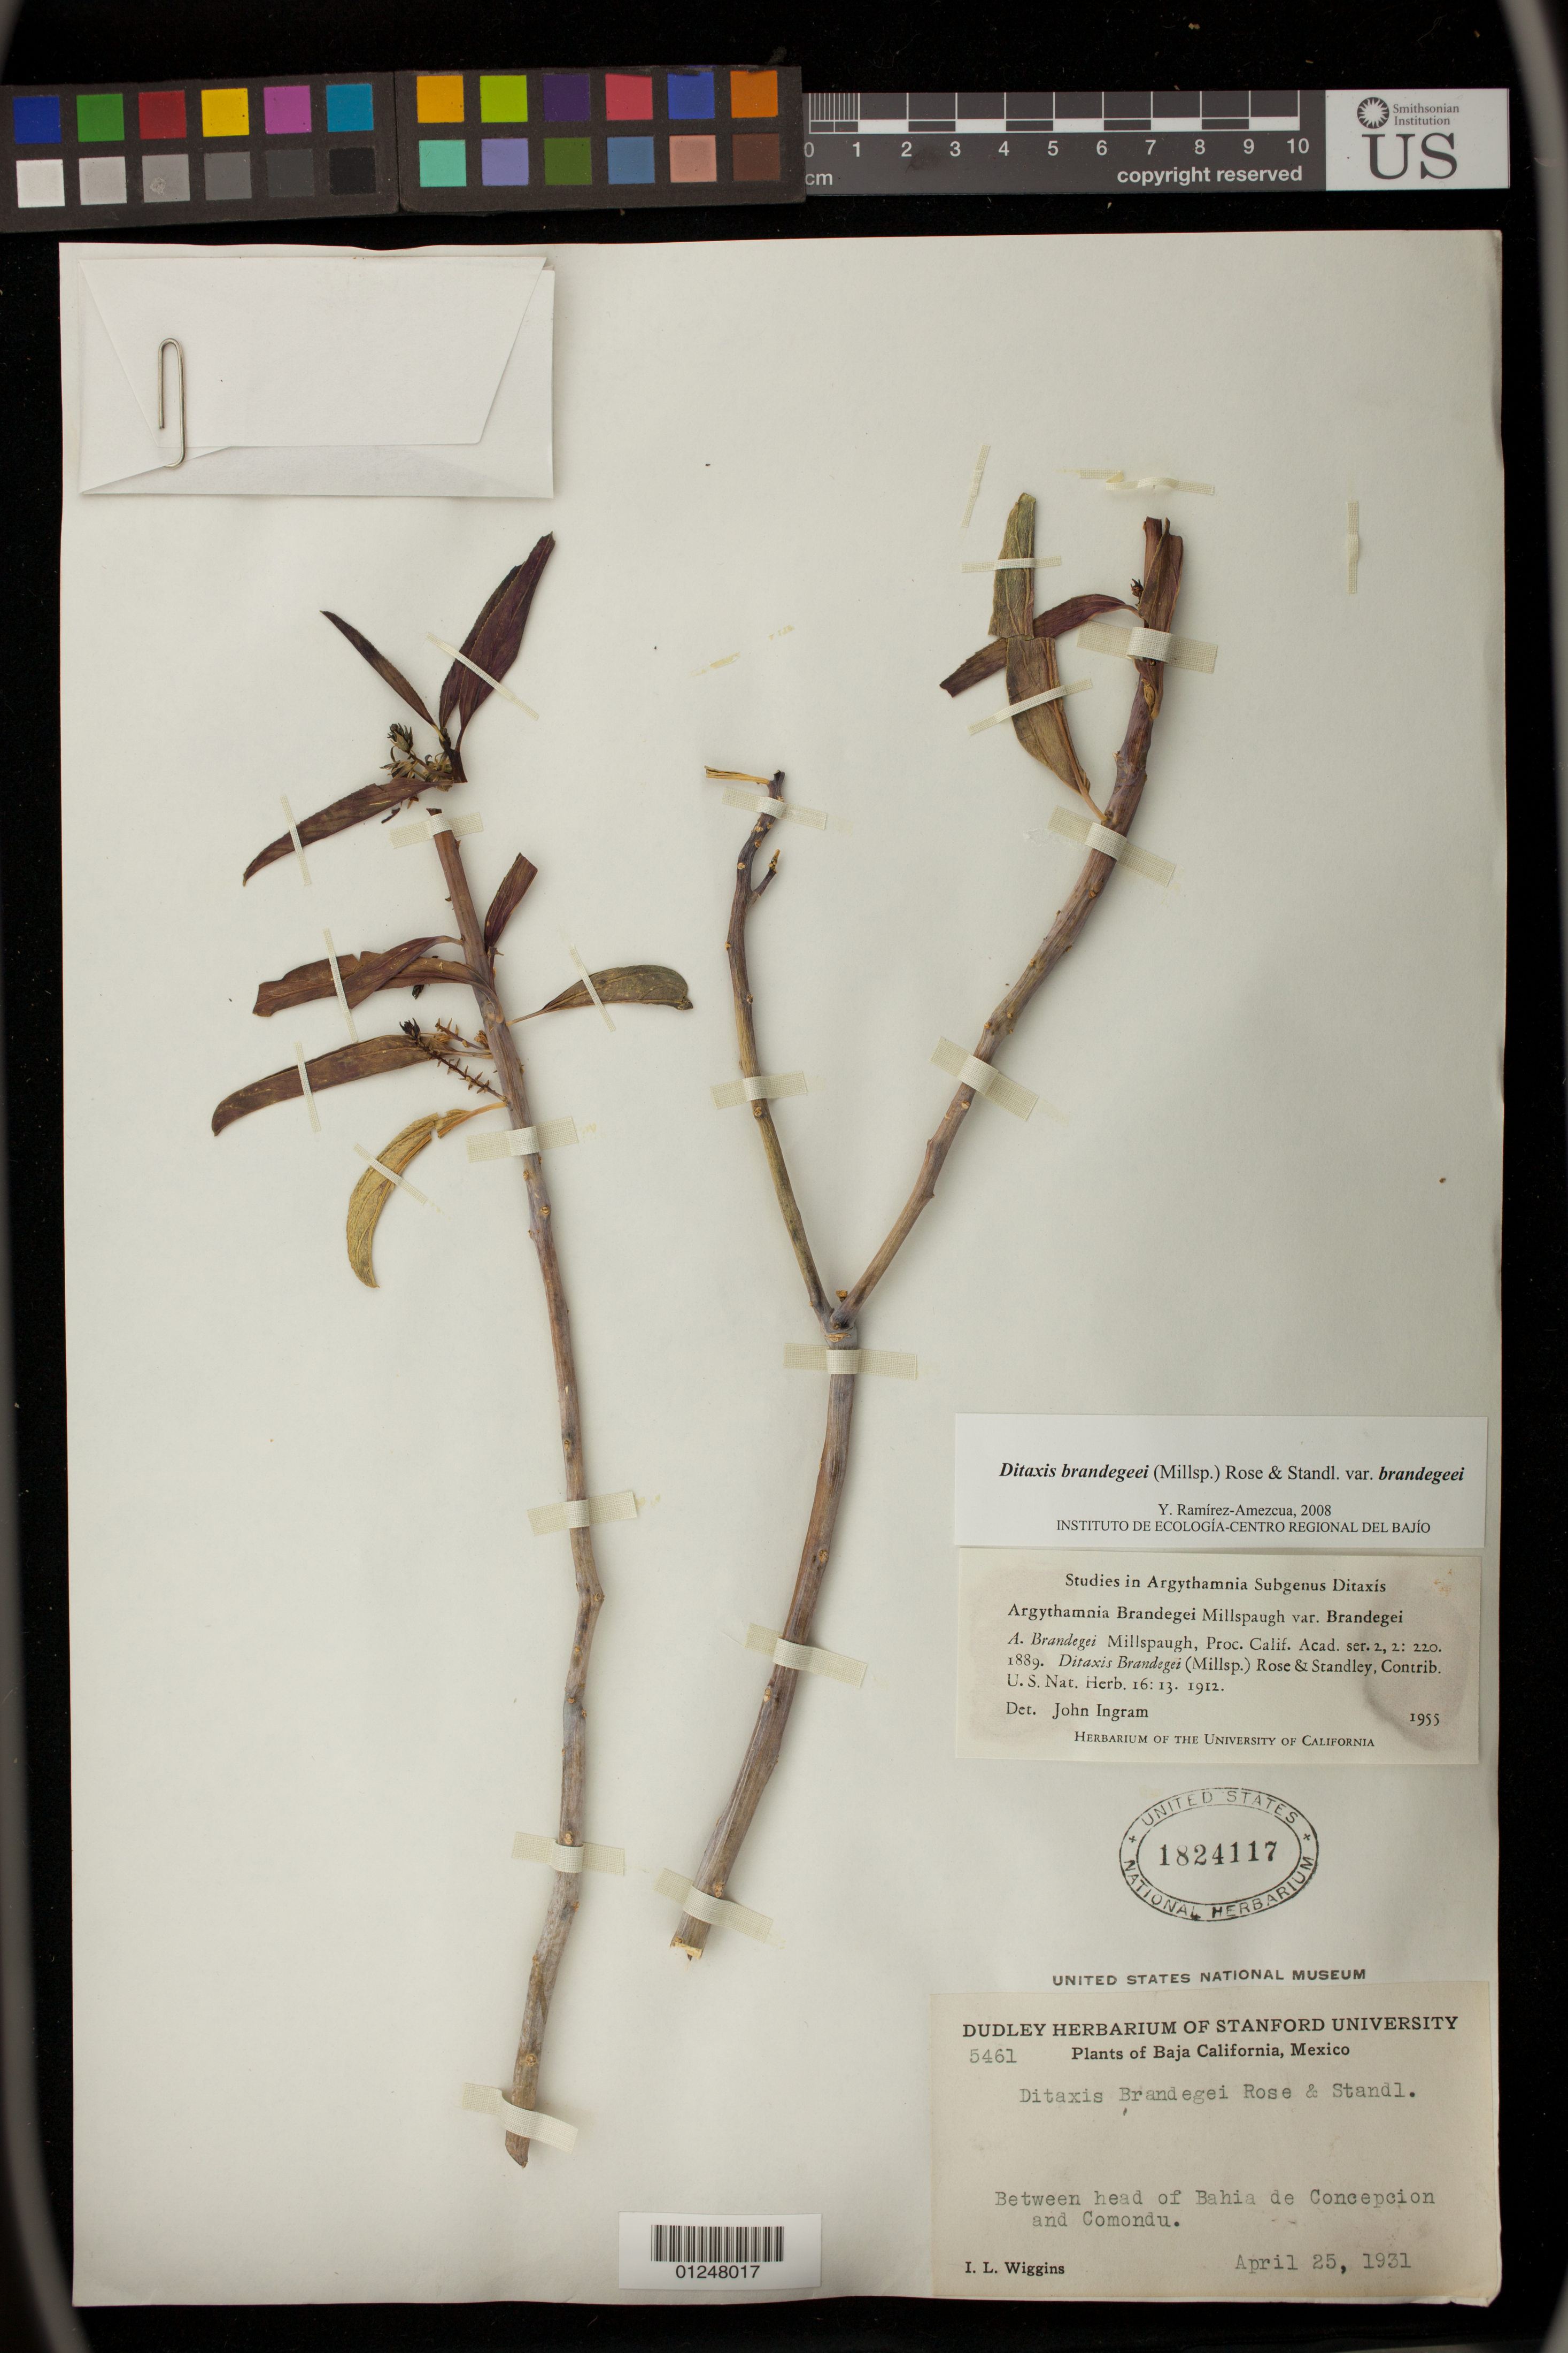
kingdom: Plantae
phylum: Tracheophyta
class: Magnoliopsida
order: Malpighiales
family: Euphorbiaceae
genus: Argythamnia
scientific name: Argythamnia brandegeei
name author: Millsp.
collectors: I. L. Wiggins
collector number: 5461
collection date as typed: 25 Apr 1931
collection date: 1931-04-25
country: Mexico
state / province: Baja California Sur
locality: Between head of Bahía de Concepción and Comondu.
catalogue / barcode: US 1824117